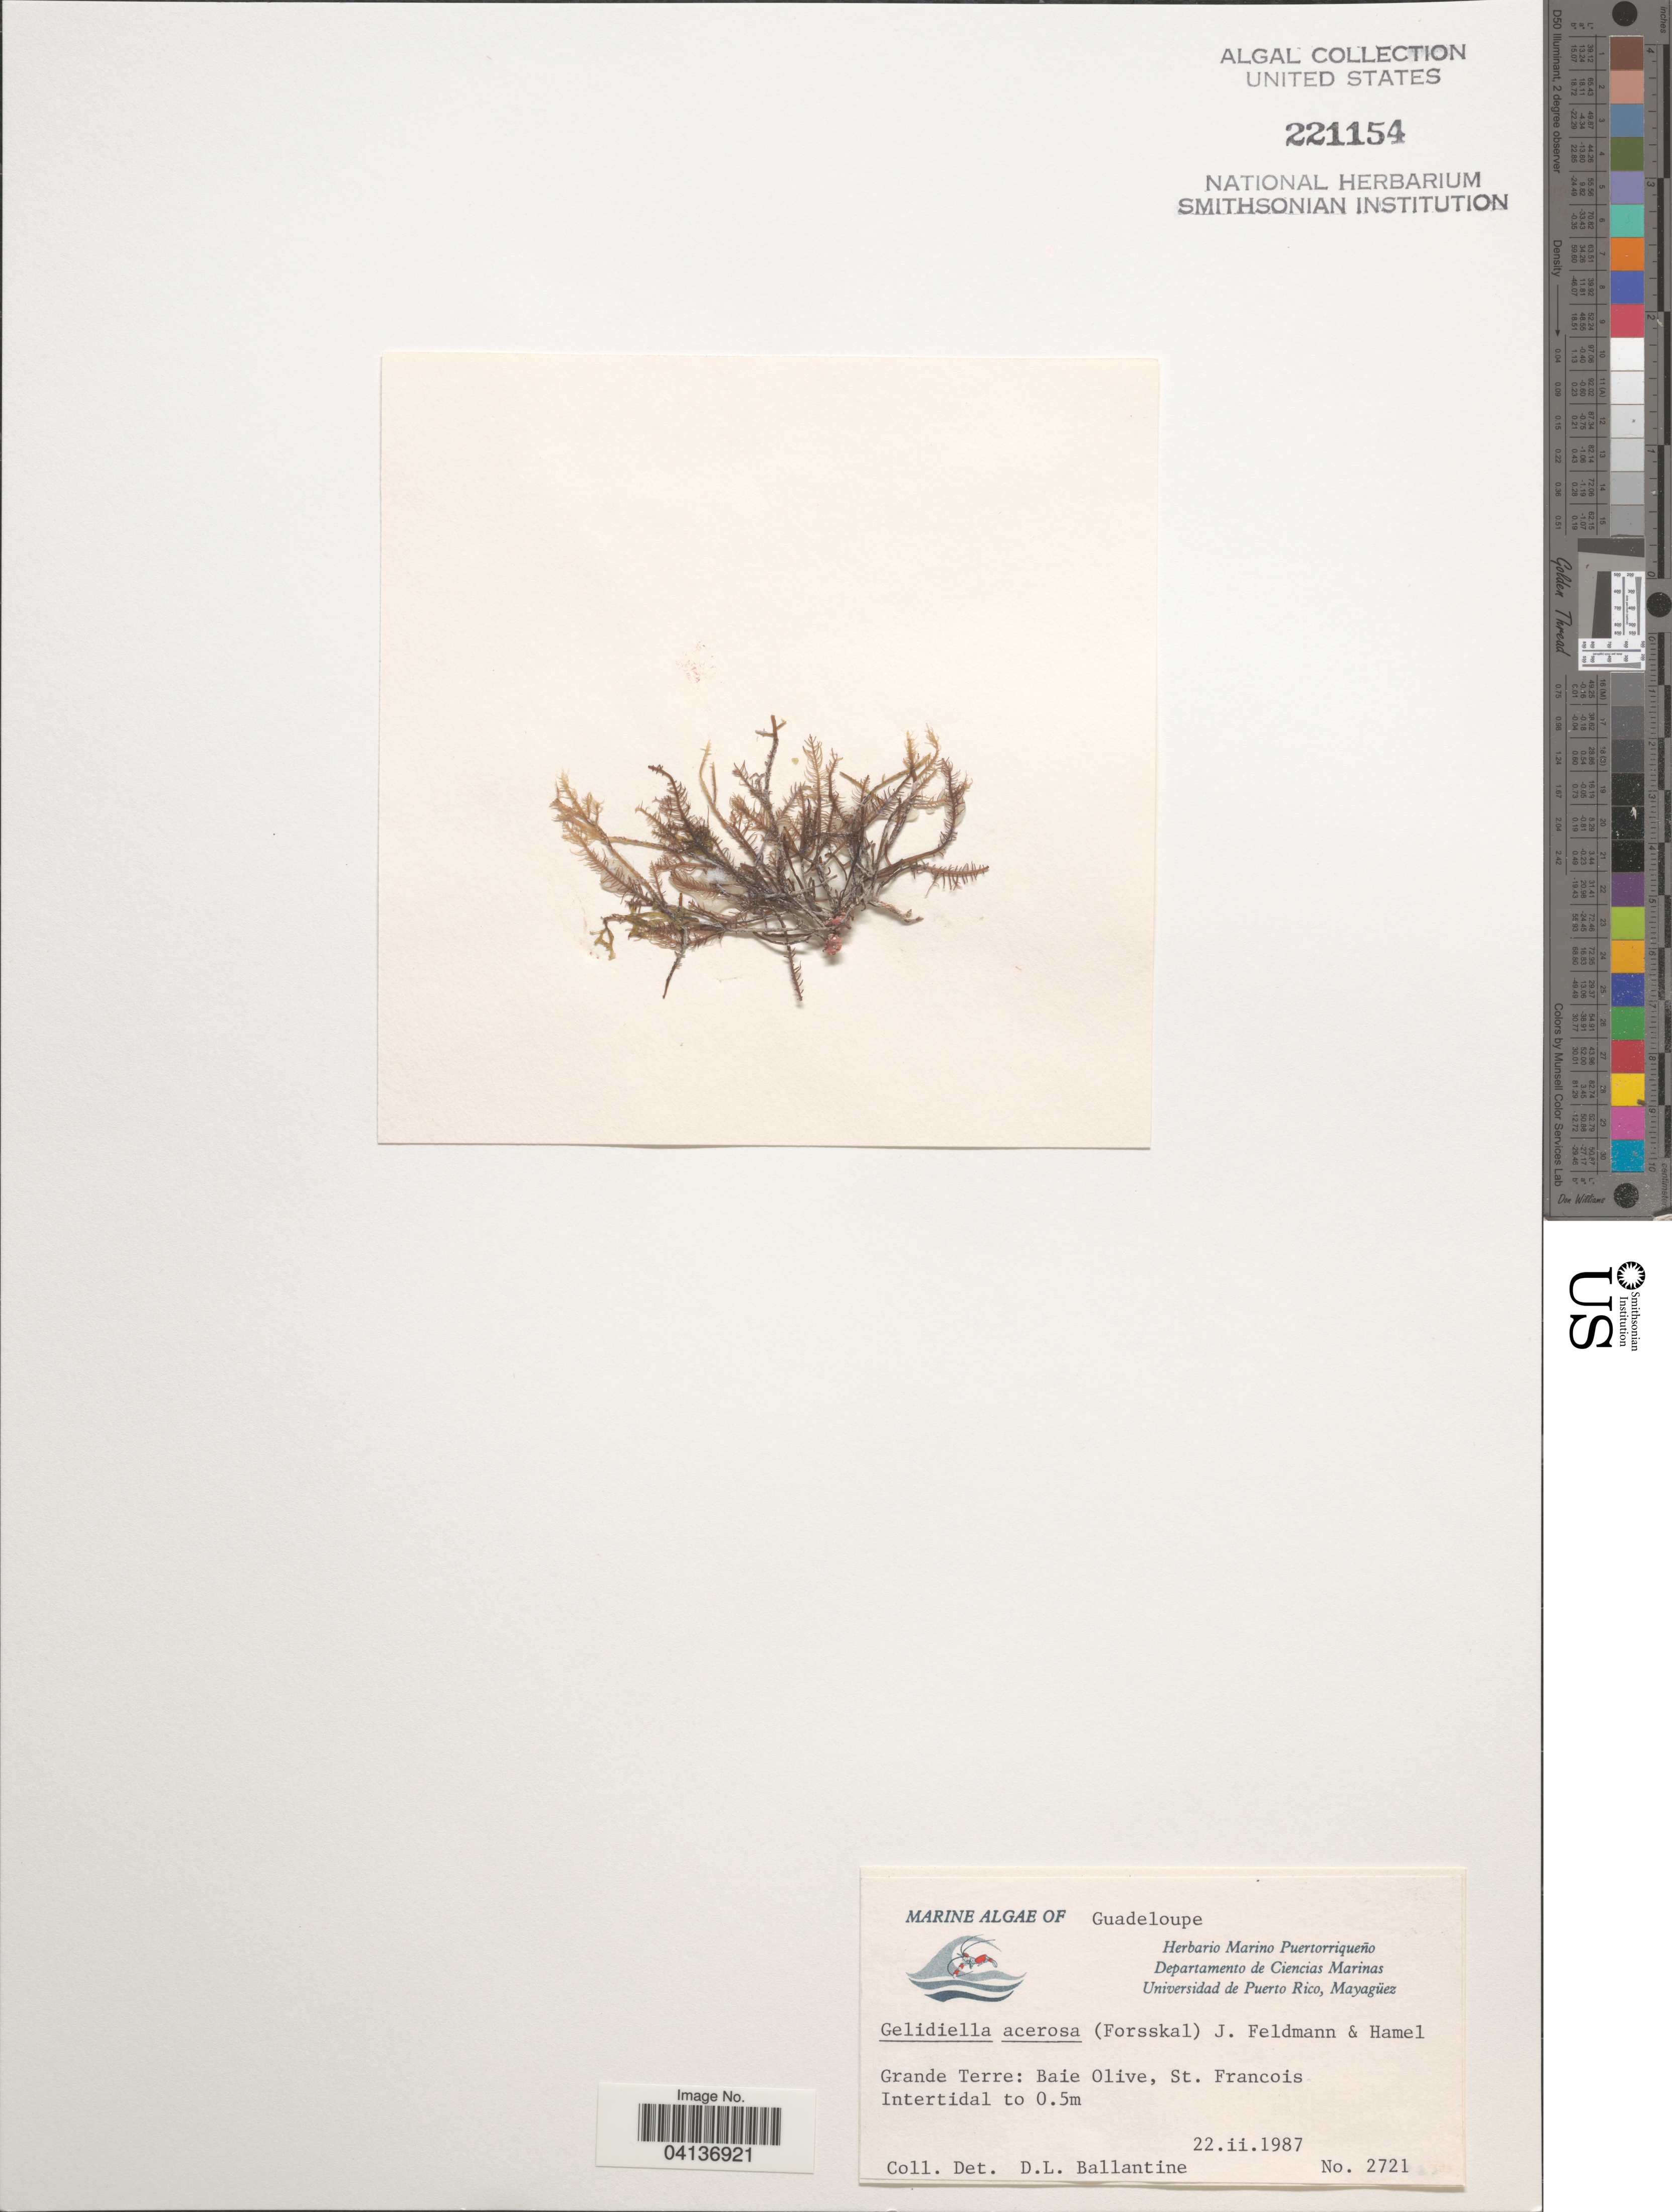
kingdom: Plantae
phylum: Rhodophyta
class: Florideophyceae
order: Gelidiales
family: Gelidiellaceae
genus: Gelidiella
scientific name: Gelidiella acerosa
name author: (Forssk.) Feldmann & G. Hamel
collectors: D.L. Ballantine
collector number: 2721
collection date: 1987-02-22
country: Guadeloupe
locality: Grande Terre: Baie Olive, St. Francois.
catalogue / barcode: US 221154